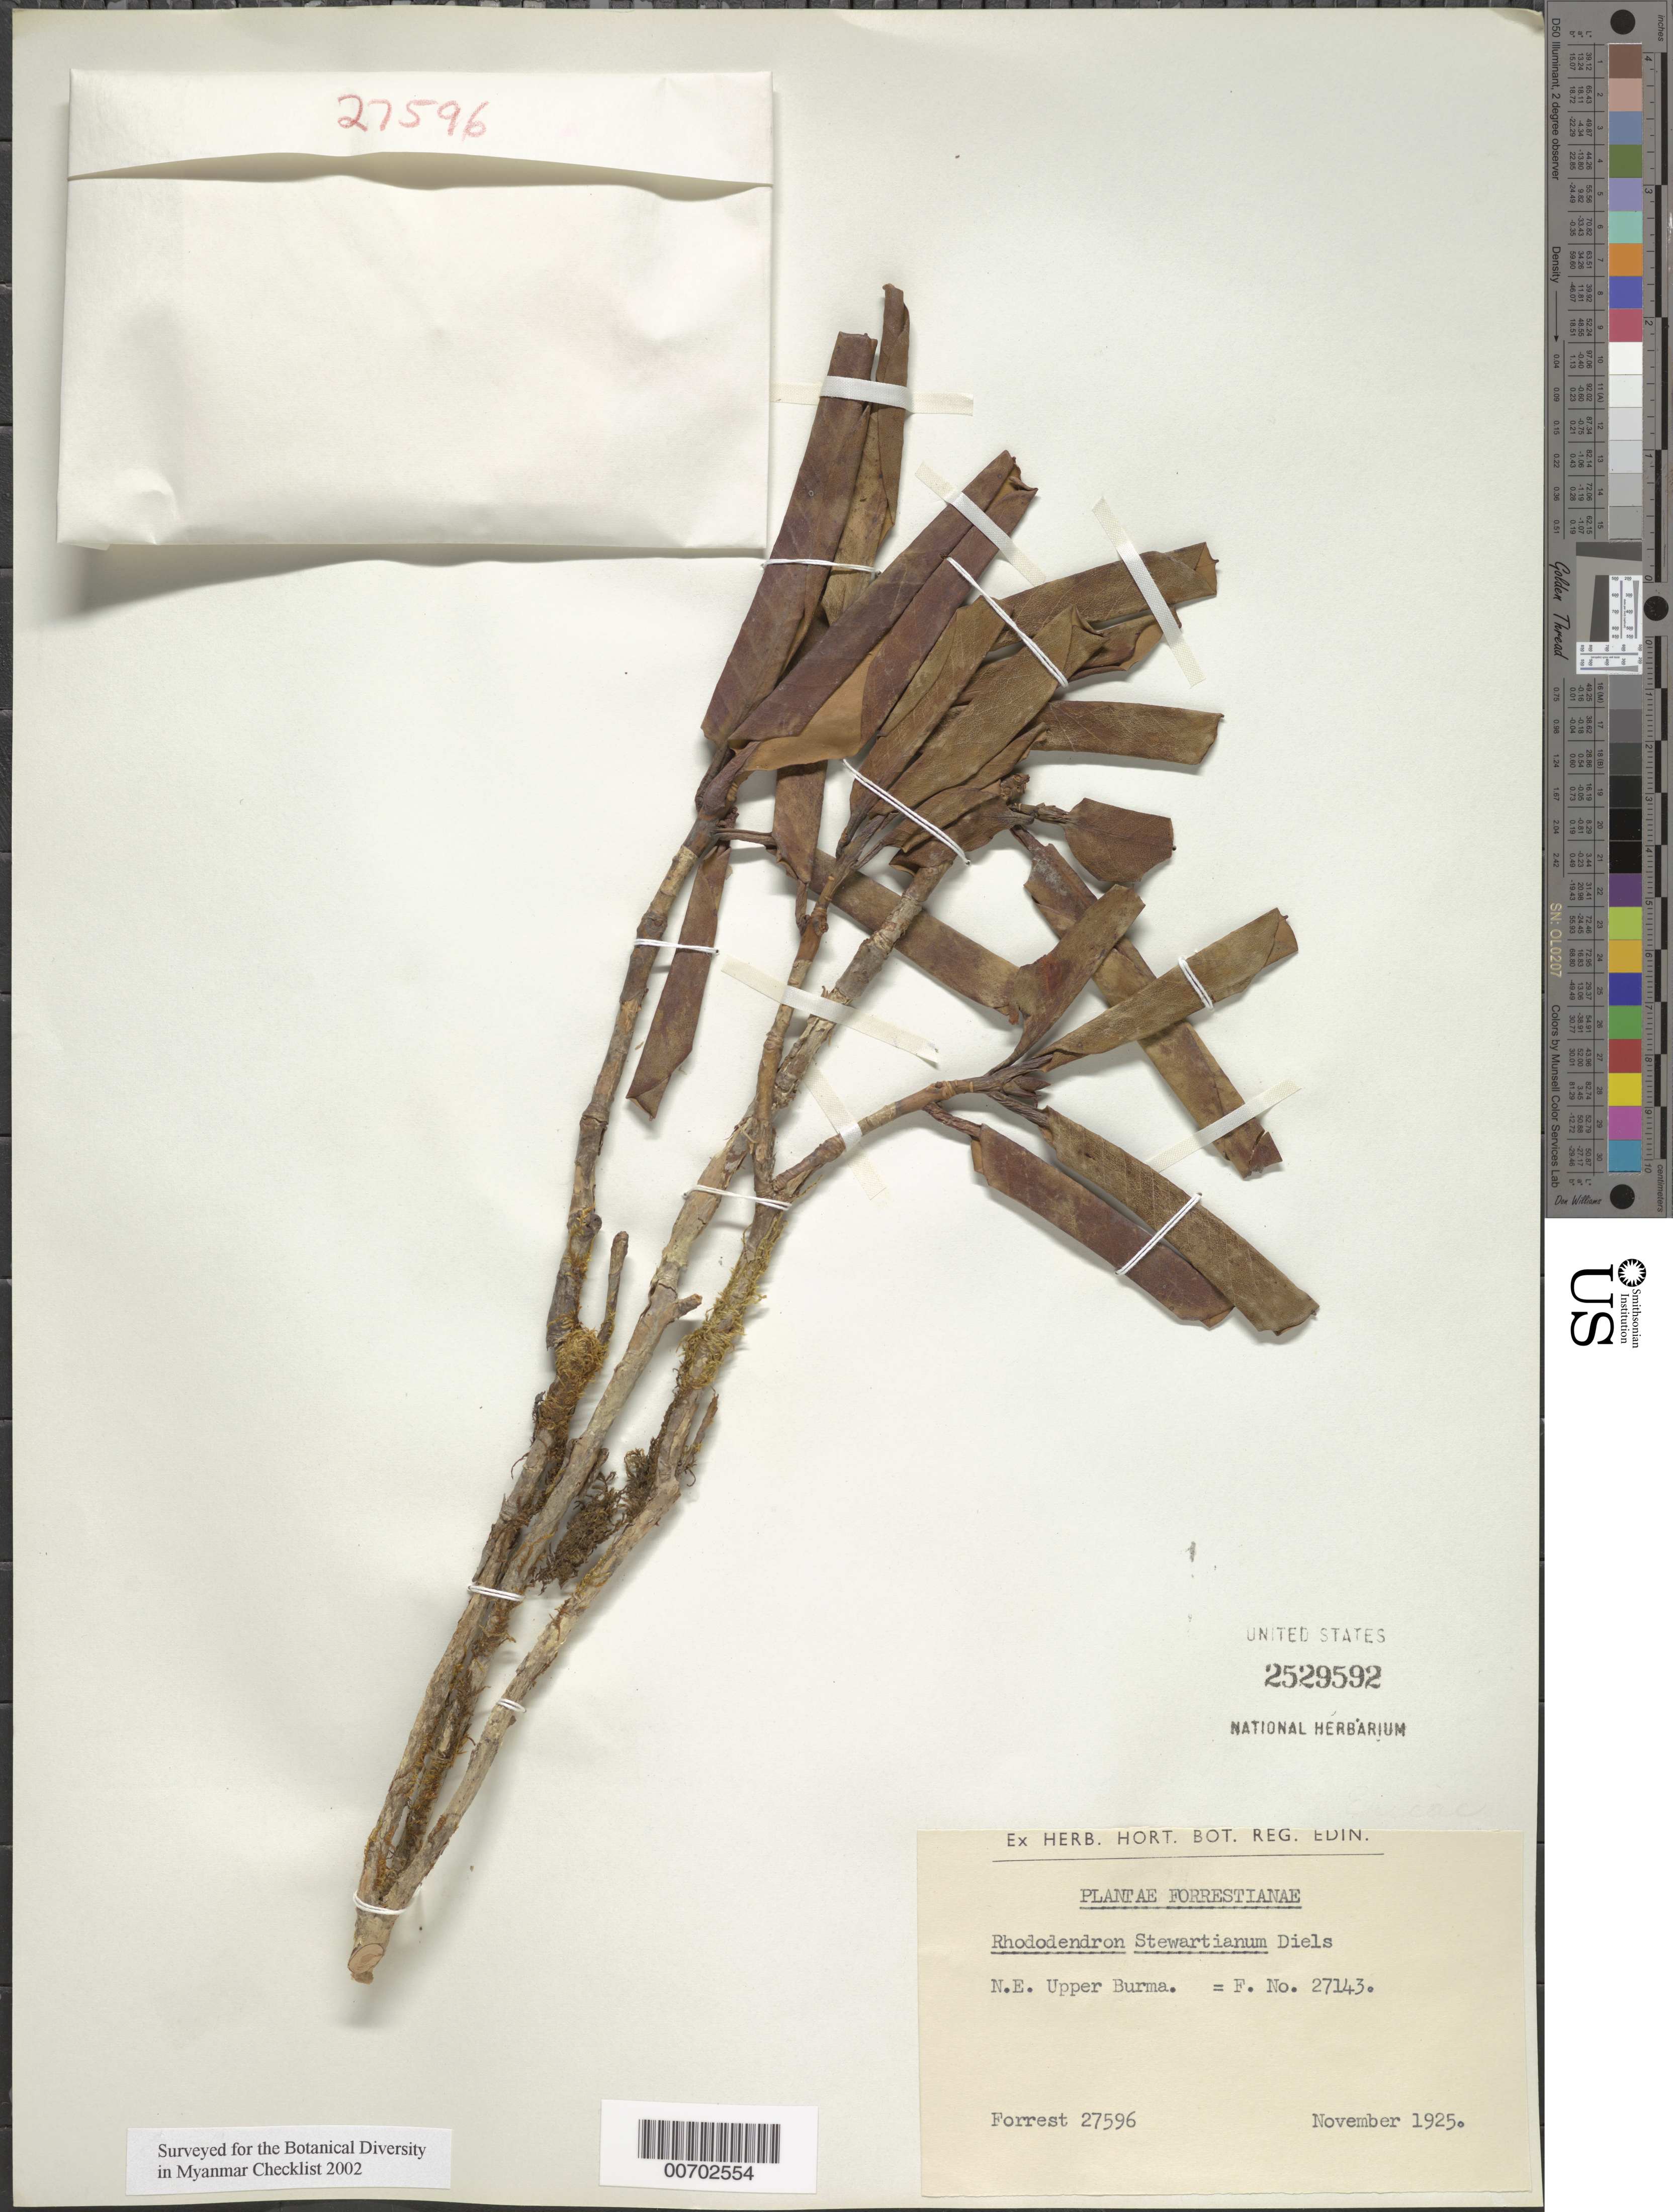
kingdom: Plantae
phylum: Tracheophyta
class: Magnoliopsida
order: Ericales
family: Ericaceae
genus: Rhododendron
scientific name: Rhododendron stewartianum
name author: Diels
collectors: G. Forrest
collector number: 27596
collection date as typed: Nov 1925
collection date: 1925-11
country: Myanmar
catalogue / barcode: US 2529592